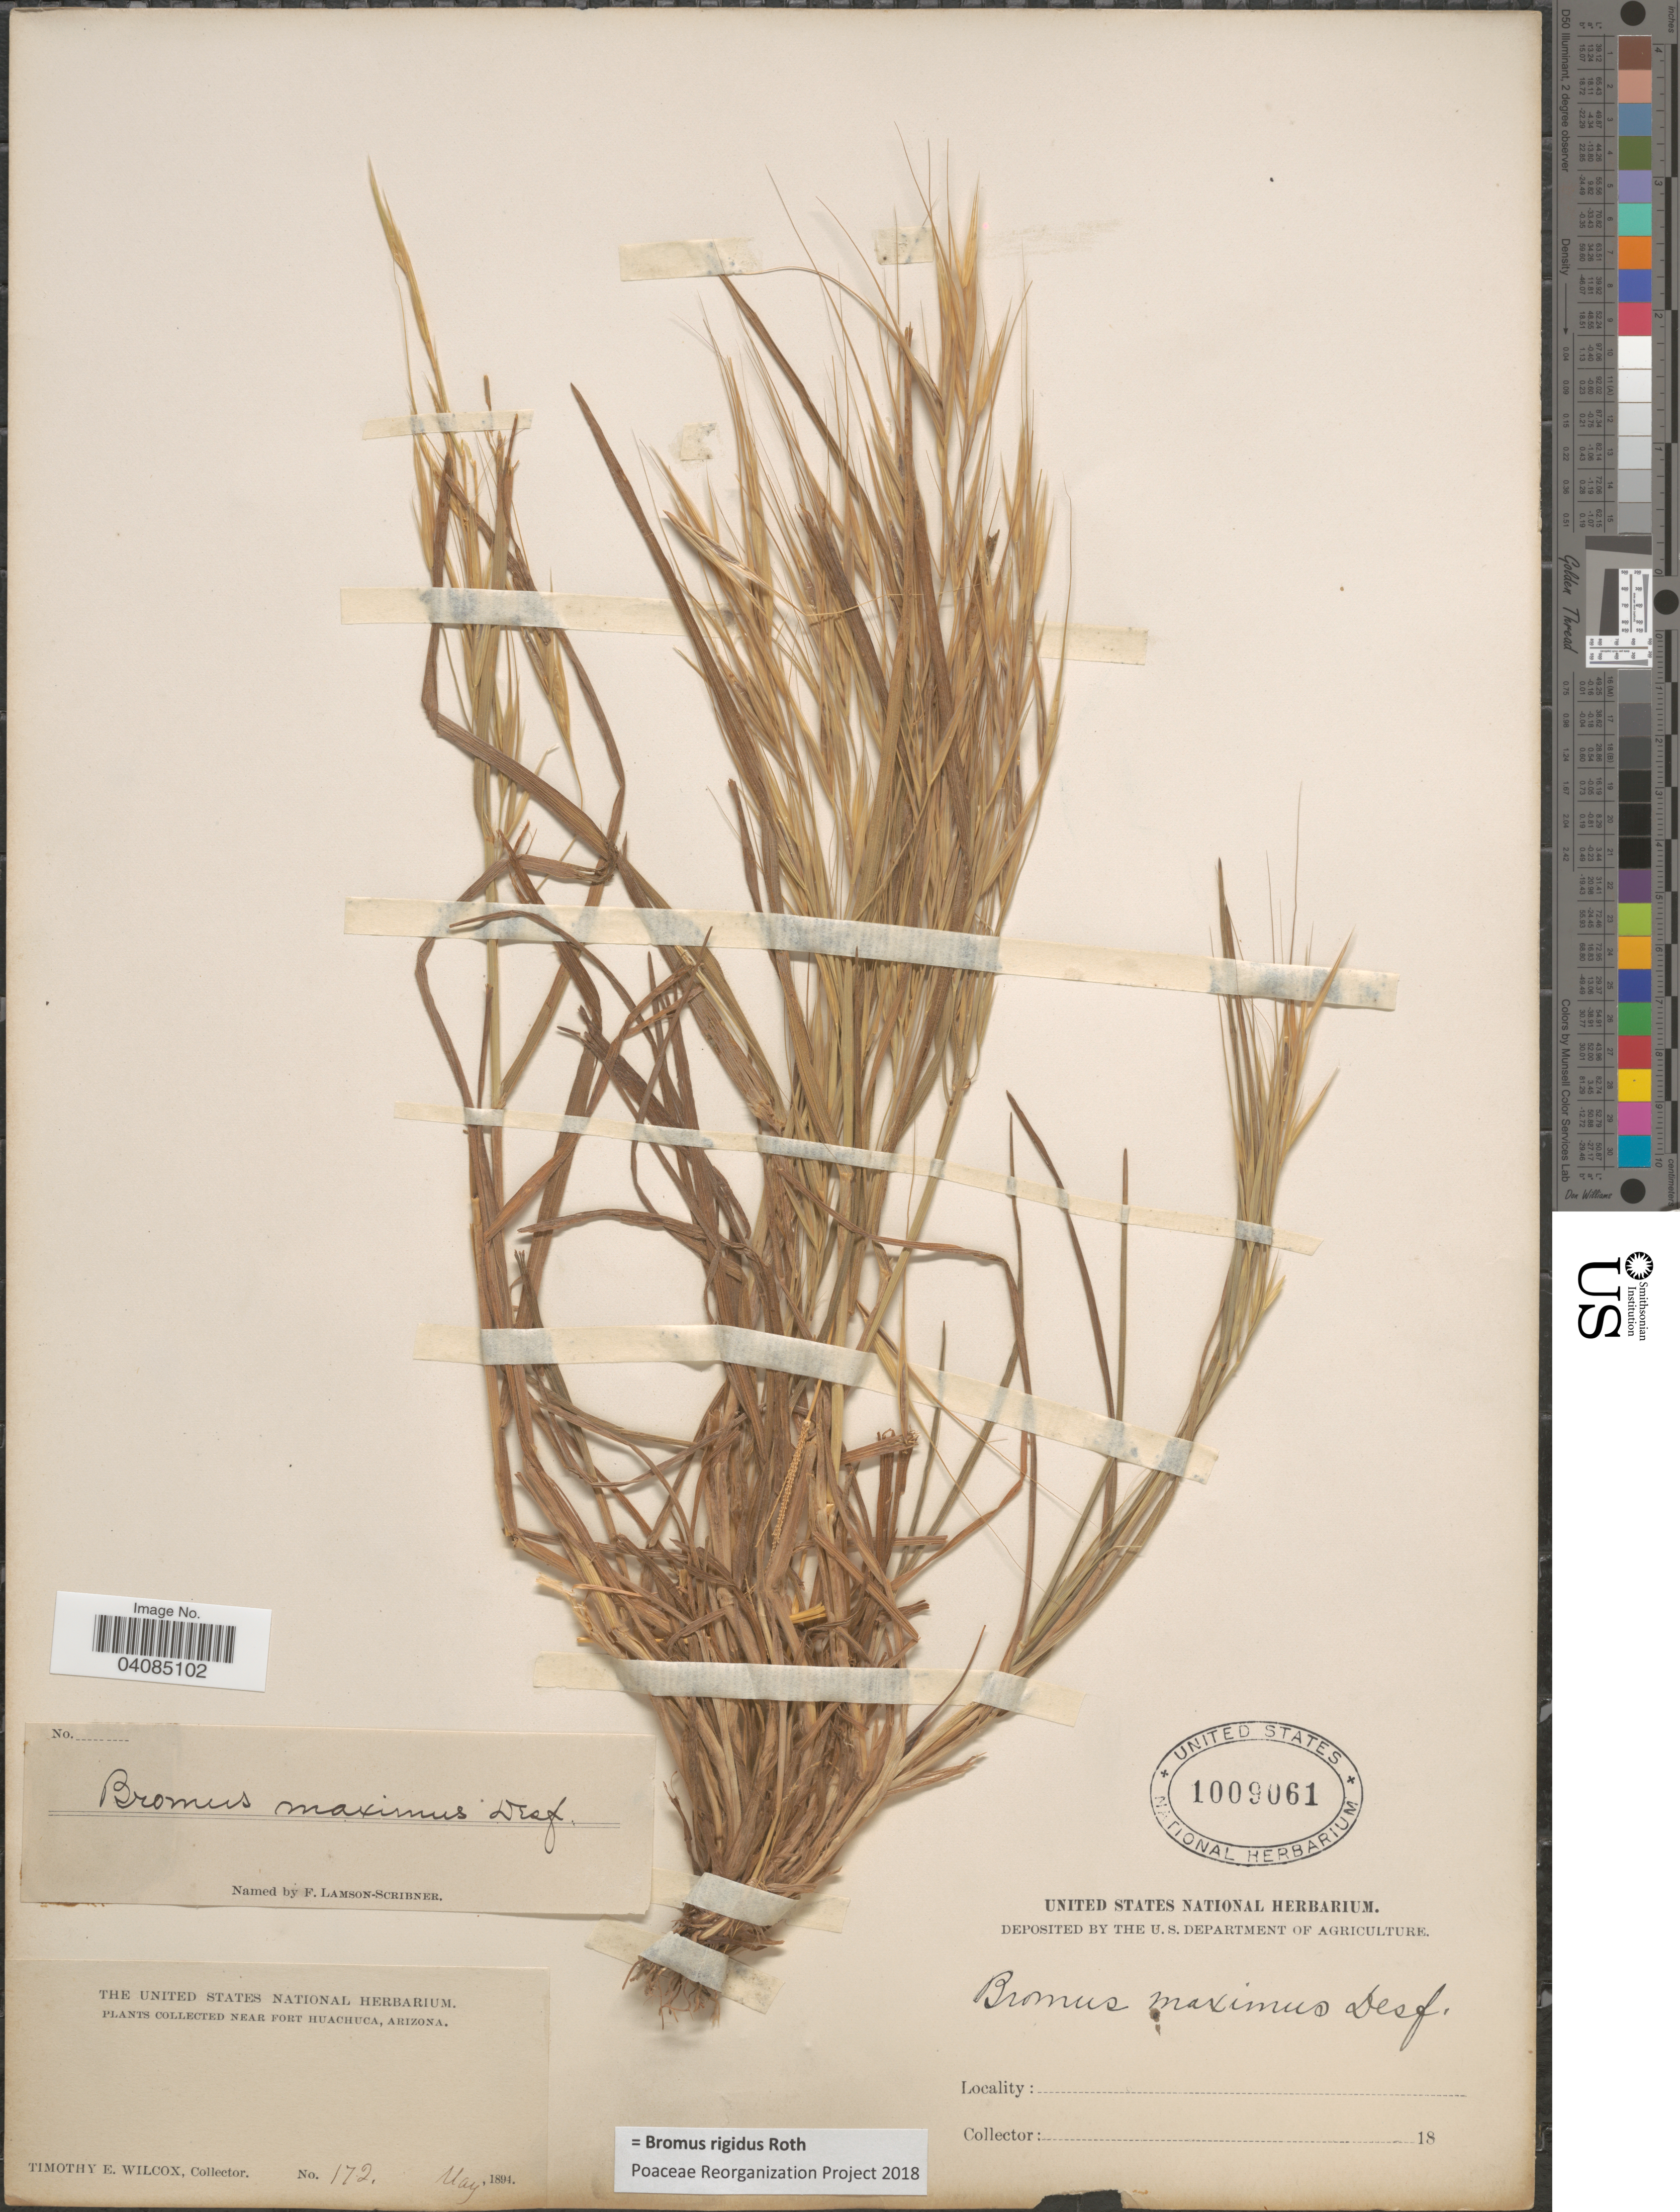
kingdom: Plantae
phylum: Tracheophyta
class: Liliopsida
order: Poales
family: Poaceae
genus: Bromus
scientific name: Bromus rigidus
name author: Roth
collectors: T. E. Wilcox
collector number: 172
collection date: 1894-05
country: United States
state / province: Arizona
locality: Near Fort Huachuca.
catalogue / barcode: US 1009061